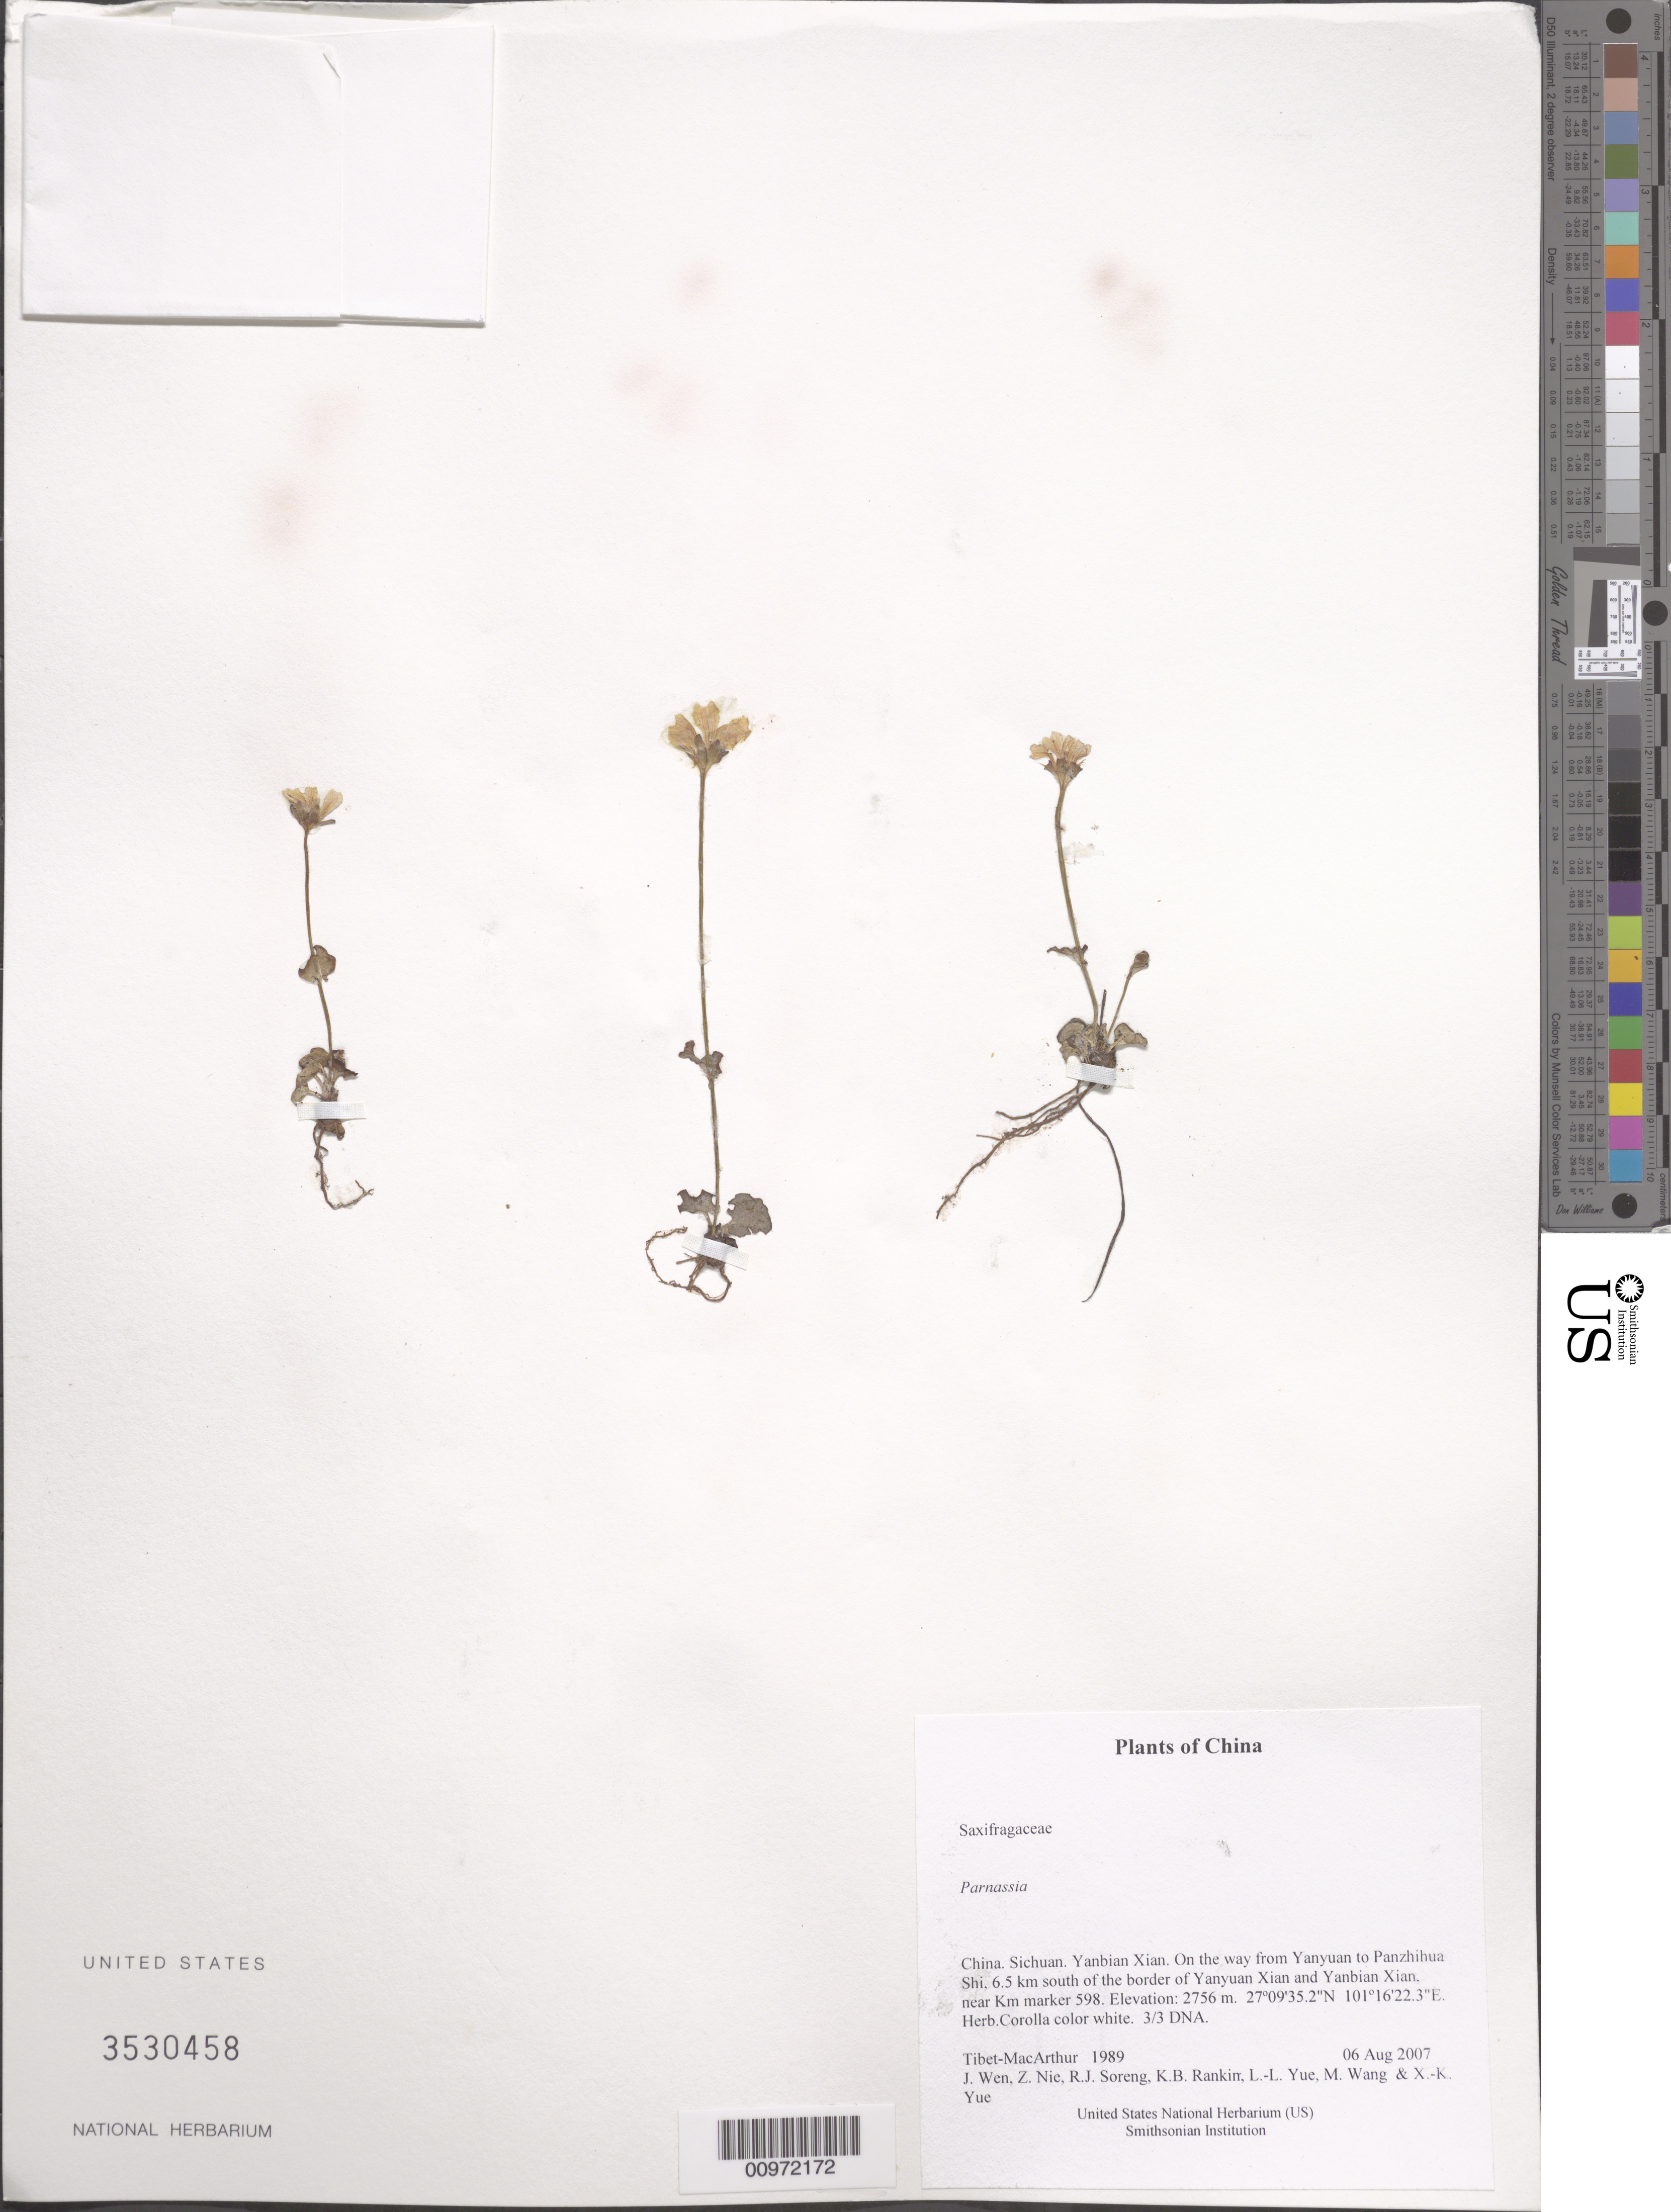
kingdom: Plantae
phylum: Tracheophyta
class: Magnoliopsida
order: Celastrales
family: Parnassiaceae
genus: Parnassia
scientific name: Parnassia sp.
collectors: Tibet-MacArthur, J. Wen, Z. Nie, R. J. Soreng, K. Rankin, L. Yue, M. Wang & X. Yue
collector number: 1989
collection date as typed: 06 Aug 2007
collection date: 2007-08-06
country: China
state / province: Sichuan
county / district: Yanbian Xian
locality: On the way from Yanyuan to Panzhihua Shi, 6.5 km south of the border of Yanyuan Xian and Yanbian Xian, near Km marker 598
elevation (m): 2756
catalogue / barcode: US 3530458